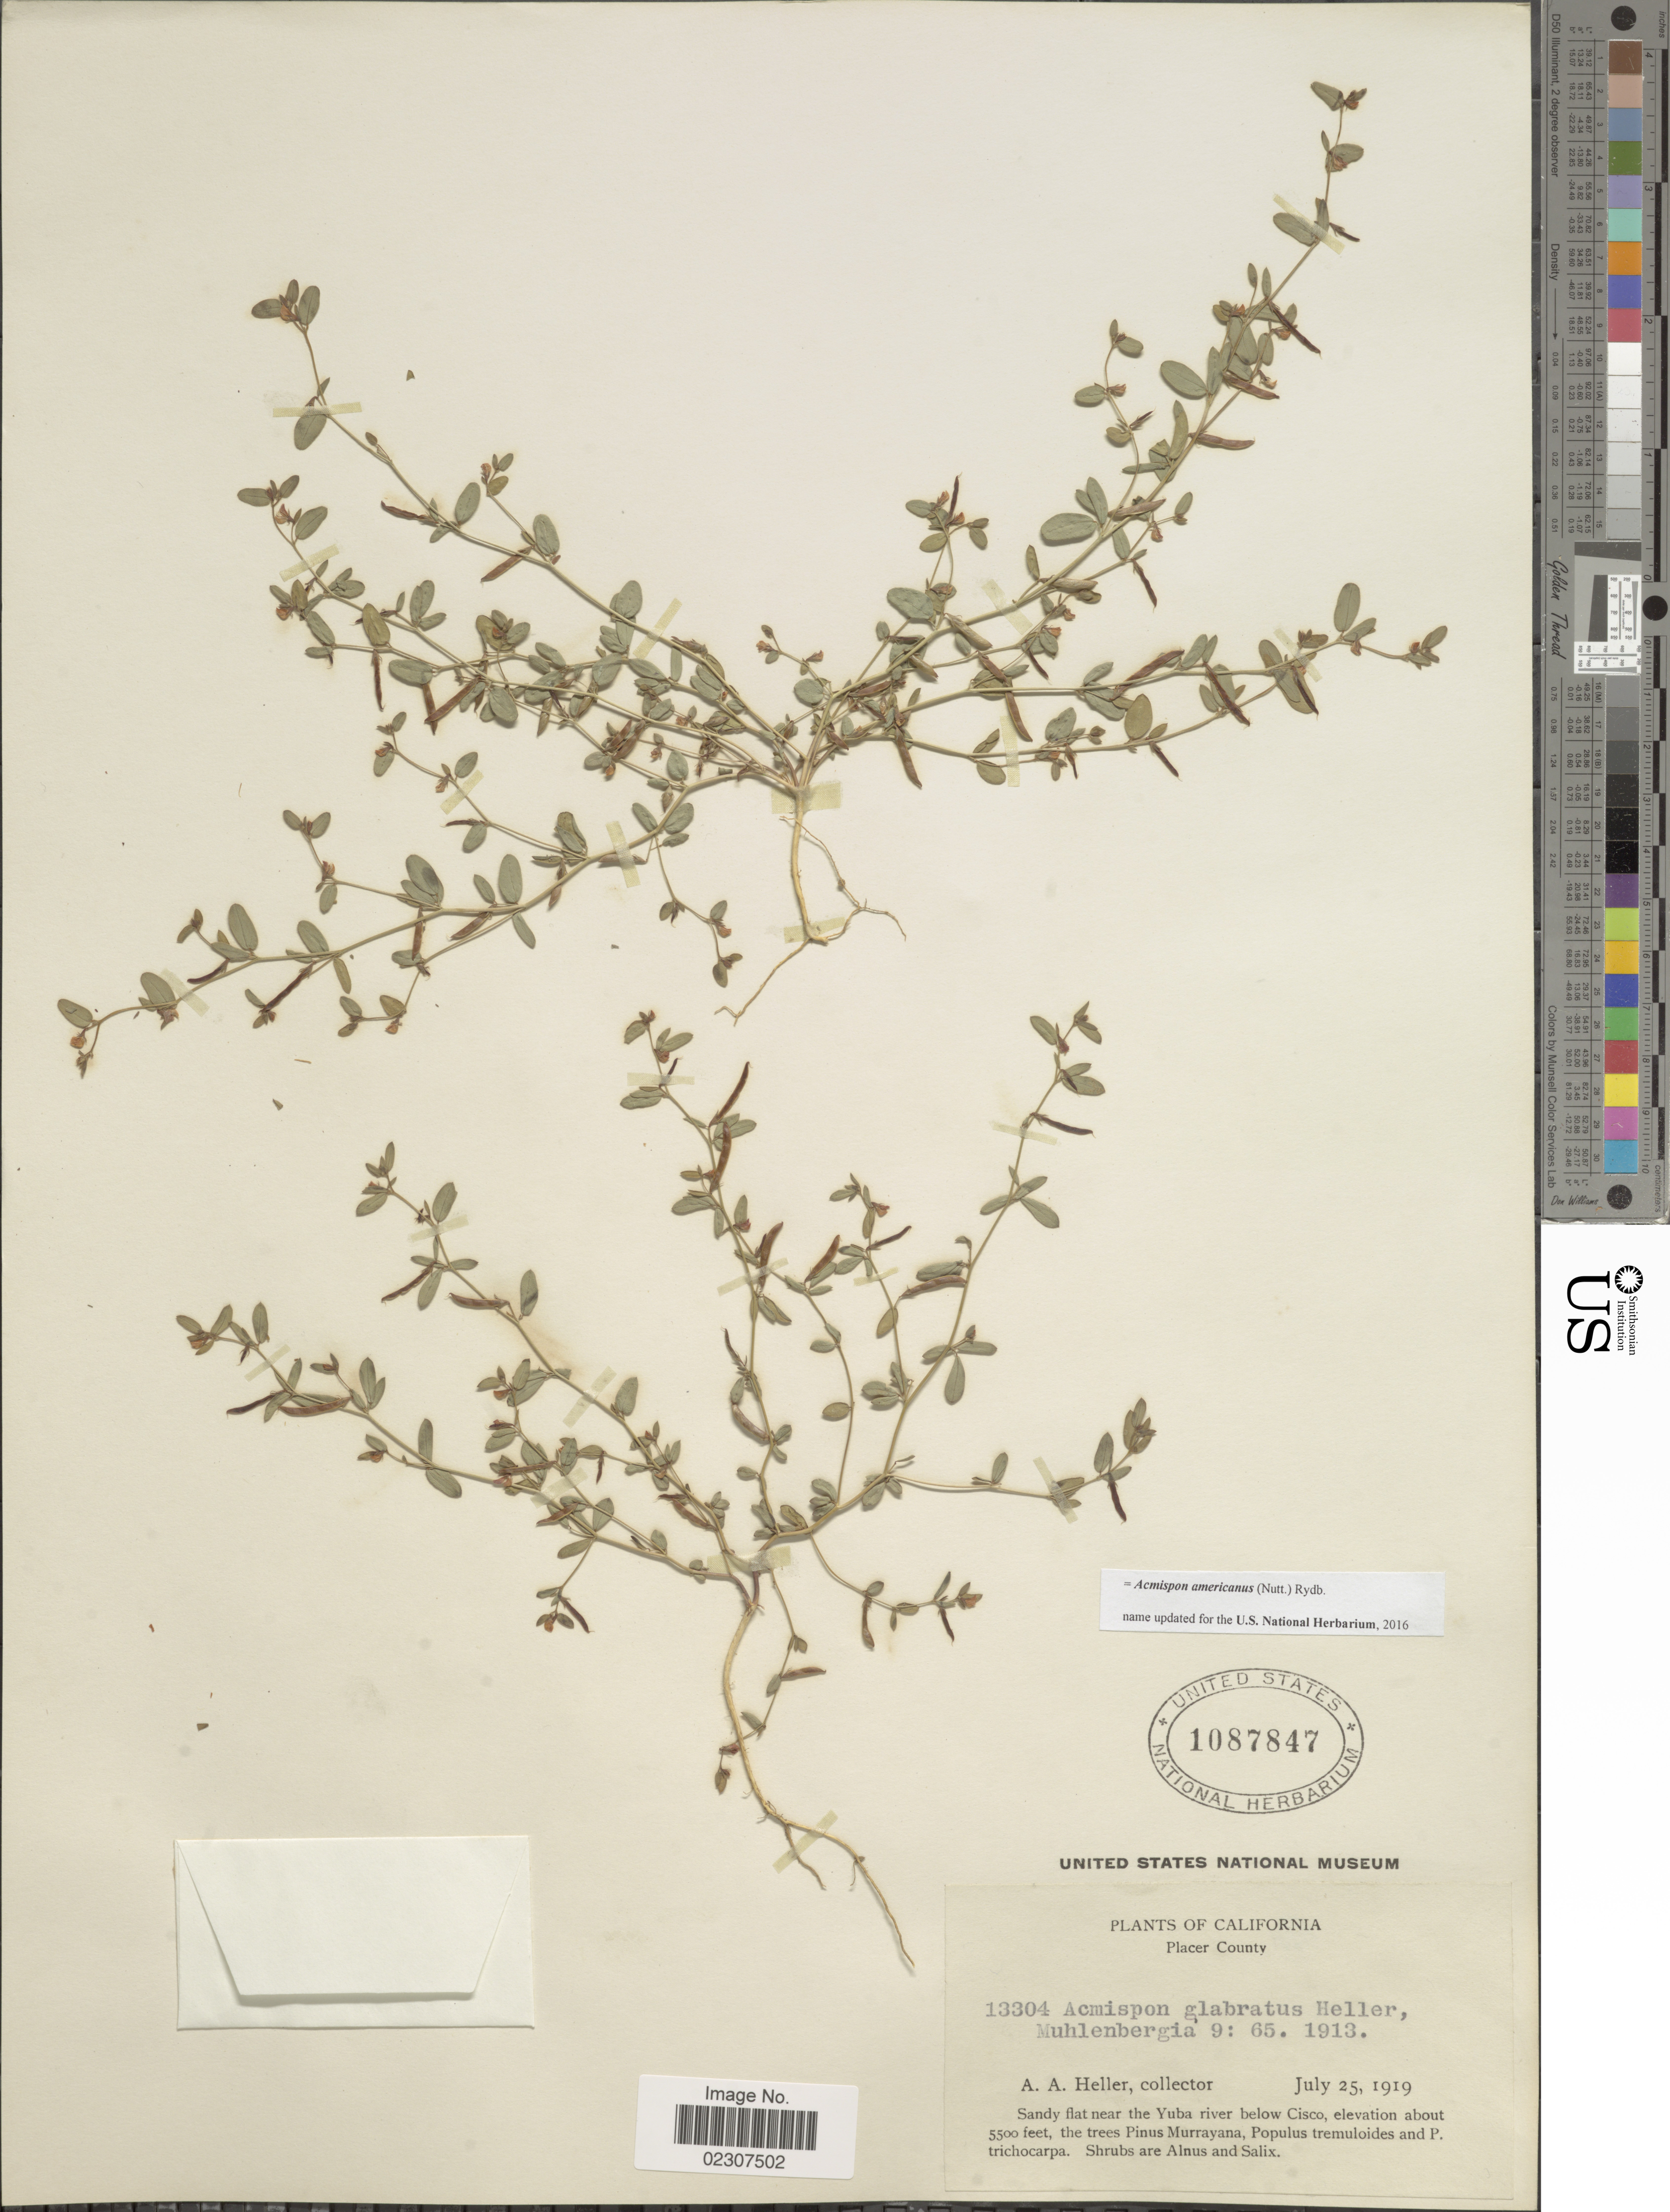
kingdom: Plantae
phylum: Tracheophyta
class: Magnoliopsida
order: Fabales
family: Fabaceae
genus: Acmispon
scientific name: Acmispon americanus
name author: (Nutt.) Rydb.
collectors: A. A. Heller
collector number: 13304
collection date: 1919-07-25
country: United States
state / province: California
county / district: Placer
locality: California, Placer County, Sandy fltas near the Yuba river below Cisco.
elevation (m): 1676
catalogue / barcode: US 1087847